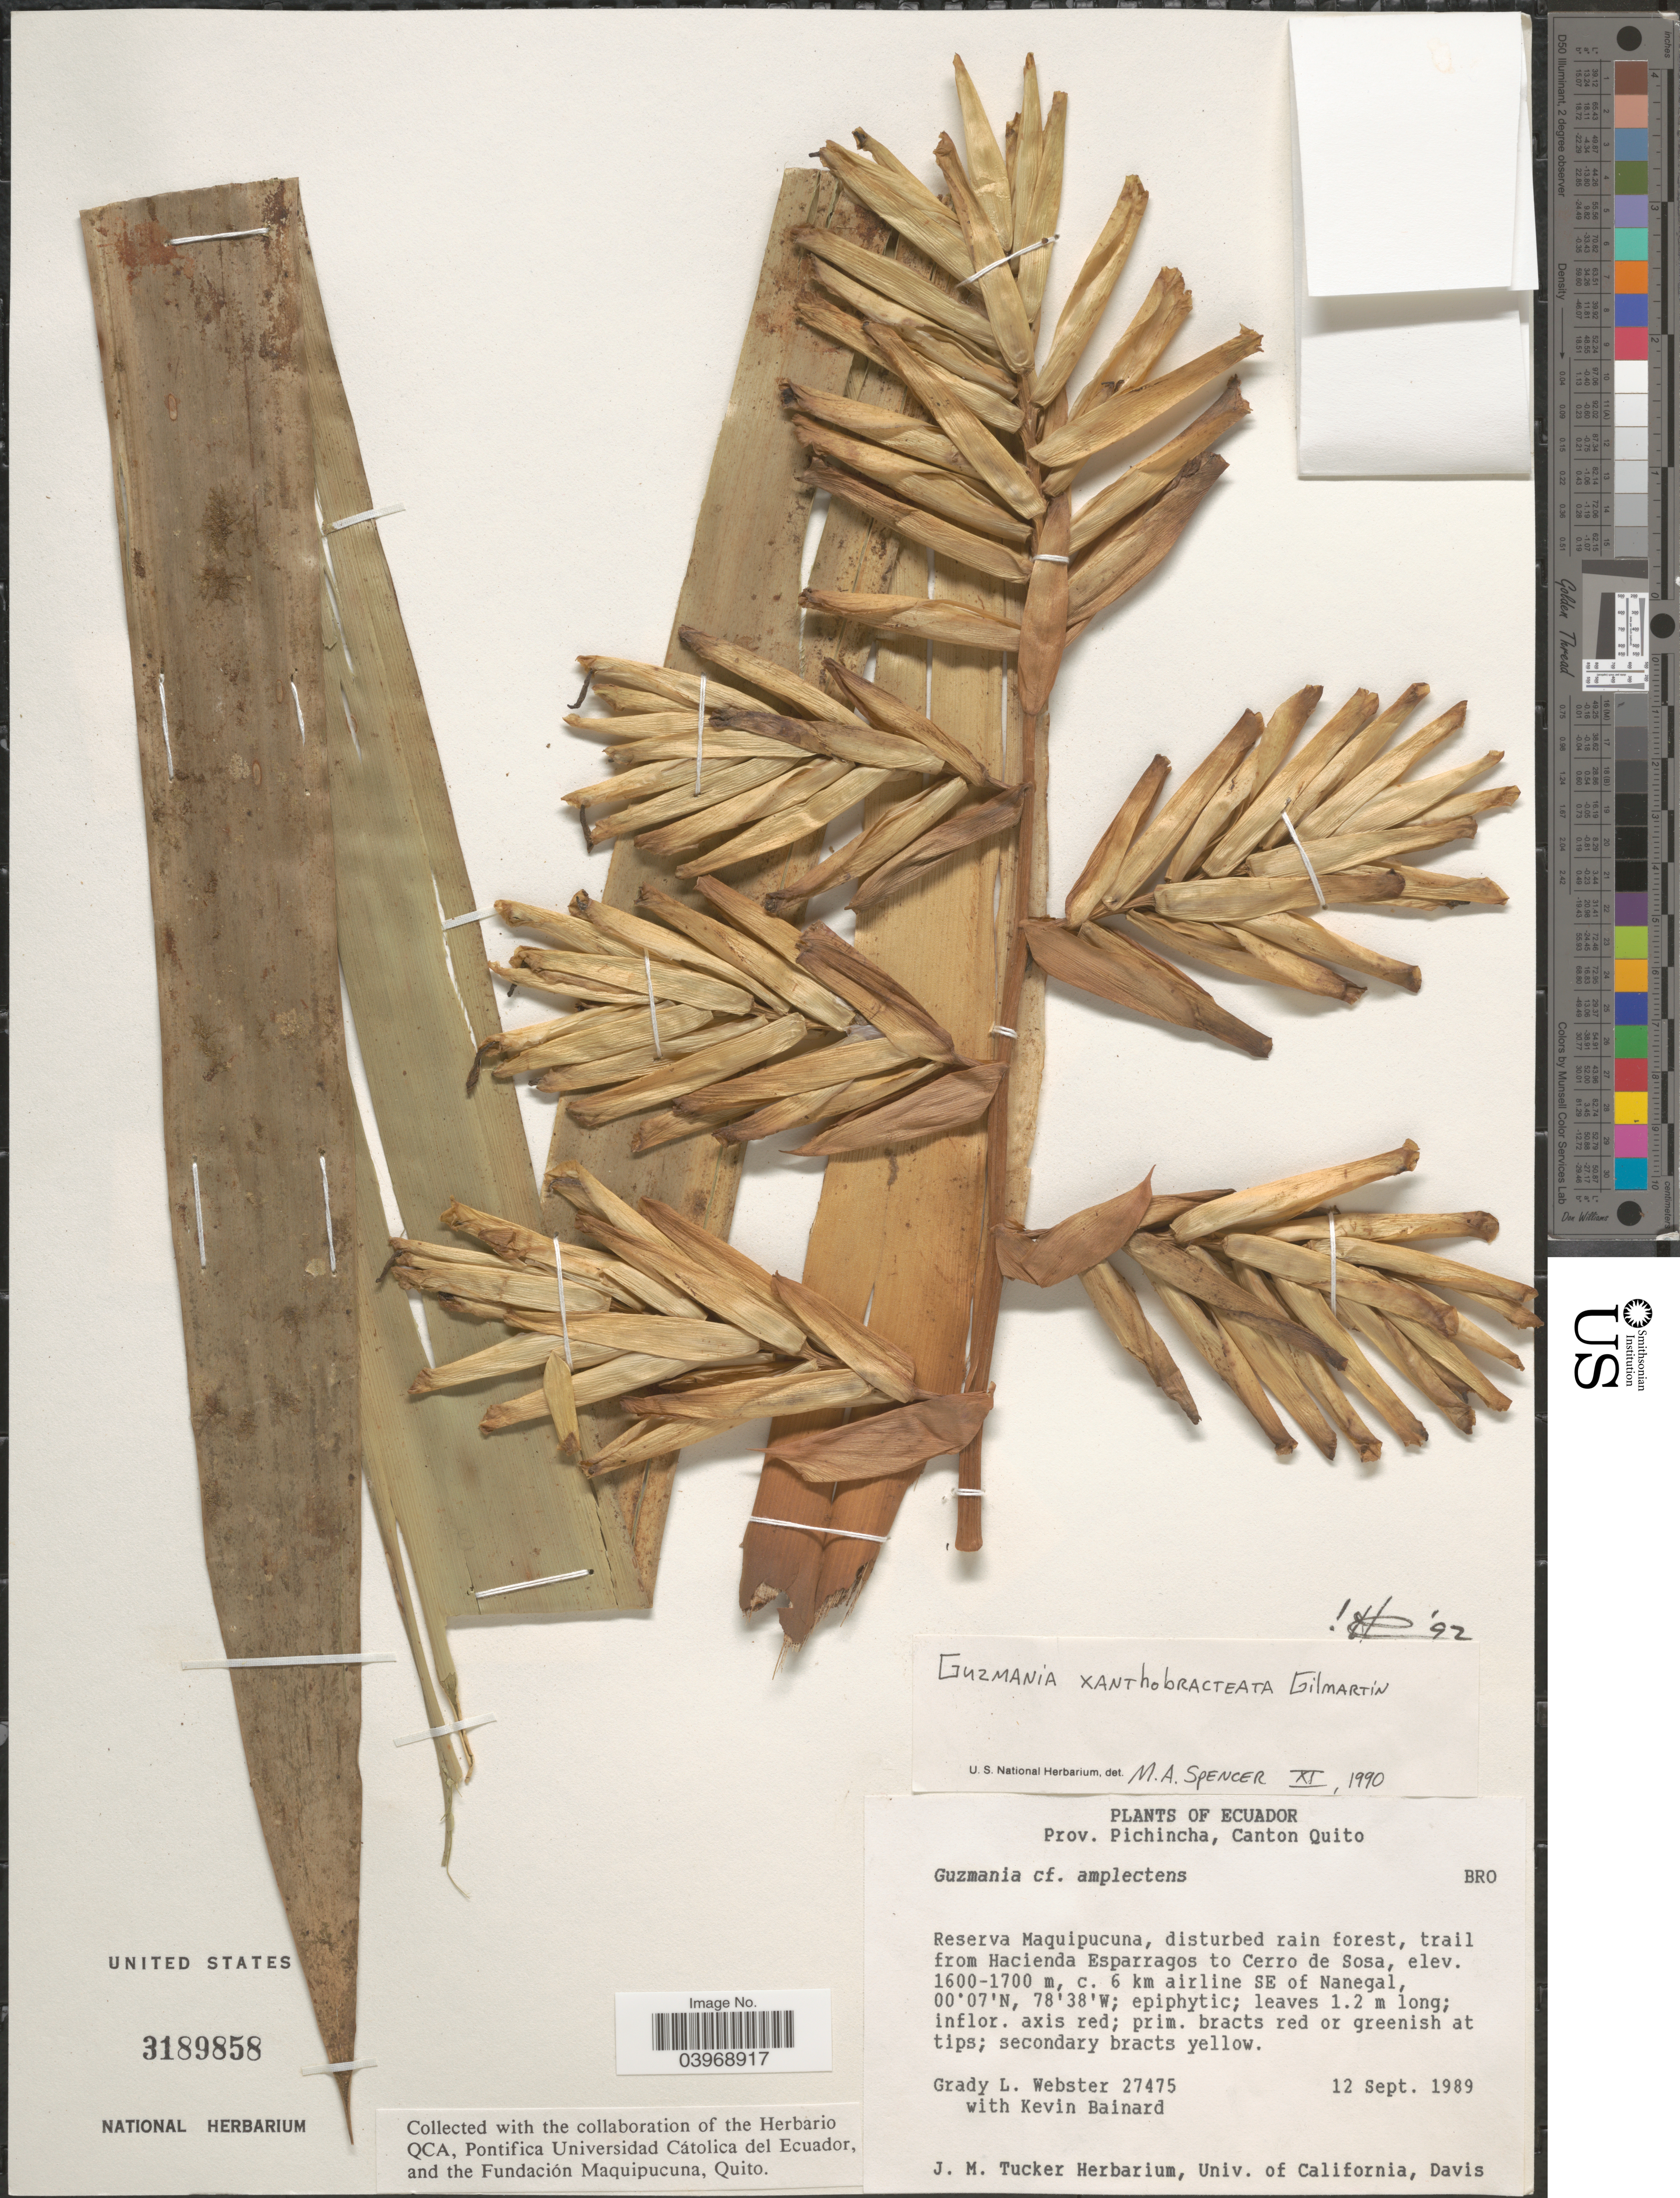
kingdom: Plantae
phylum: Tracheophyta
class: Liliopsida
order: Poales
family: Bromeliaceae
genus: Guzmania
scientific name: Guzmania xanthobractea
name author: Gilmartin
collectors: G. L. Webster & K. Bainard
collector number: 27475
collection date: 1989-09-12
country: Ecuador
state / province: Pichincha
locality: Canton Quito. Reserva Maquipucuna, disturbed rain forest, trail from Hacienda Esparragos to Cerro de Sosa, c. 6 km airline SE of Nanegal.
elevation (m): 1600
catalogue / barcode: US 3189858